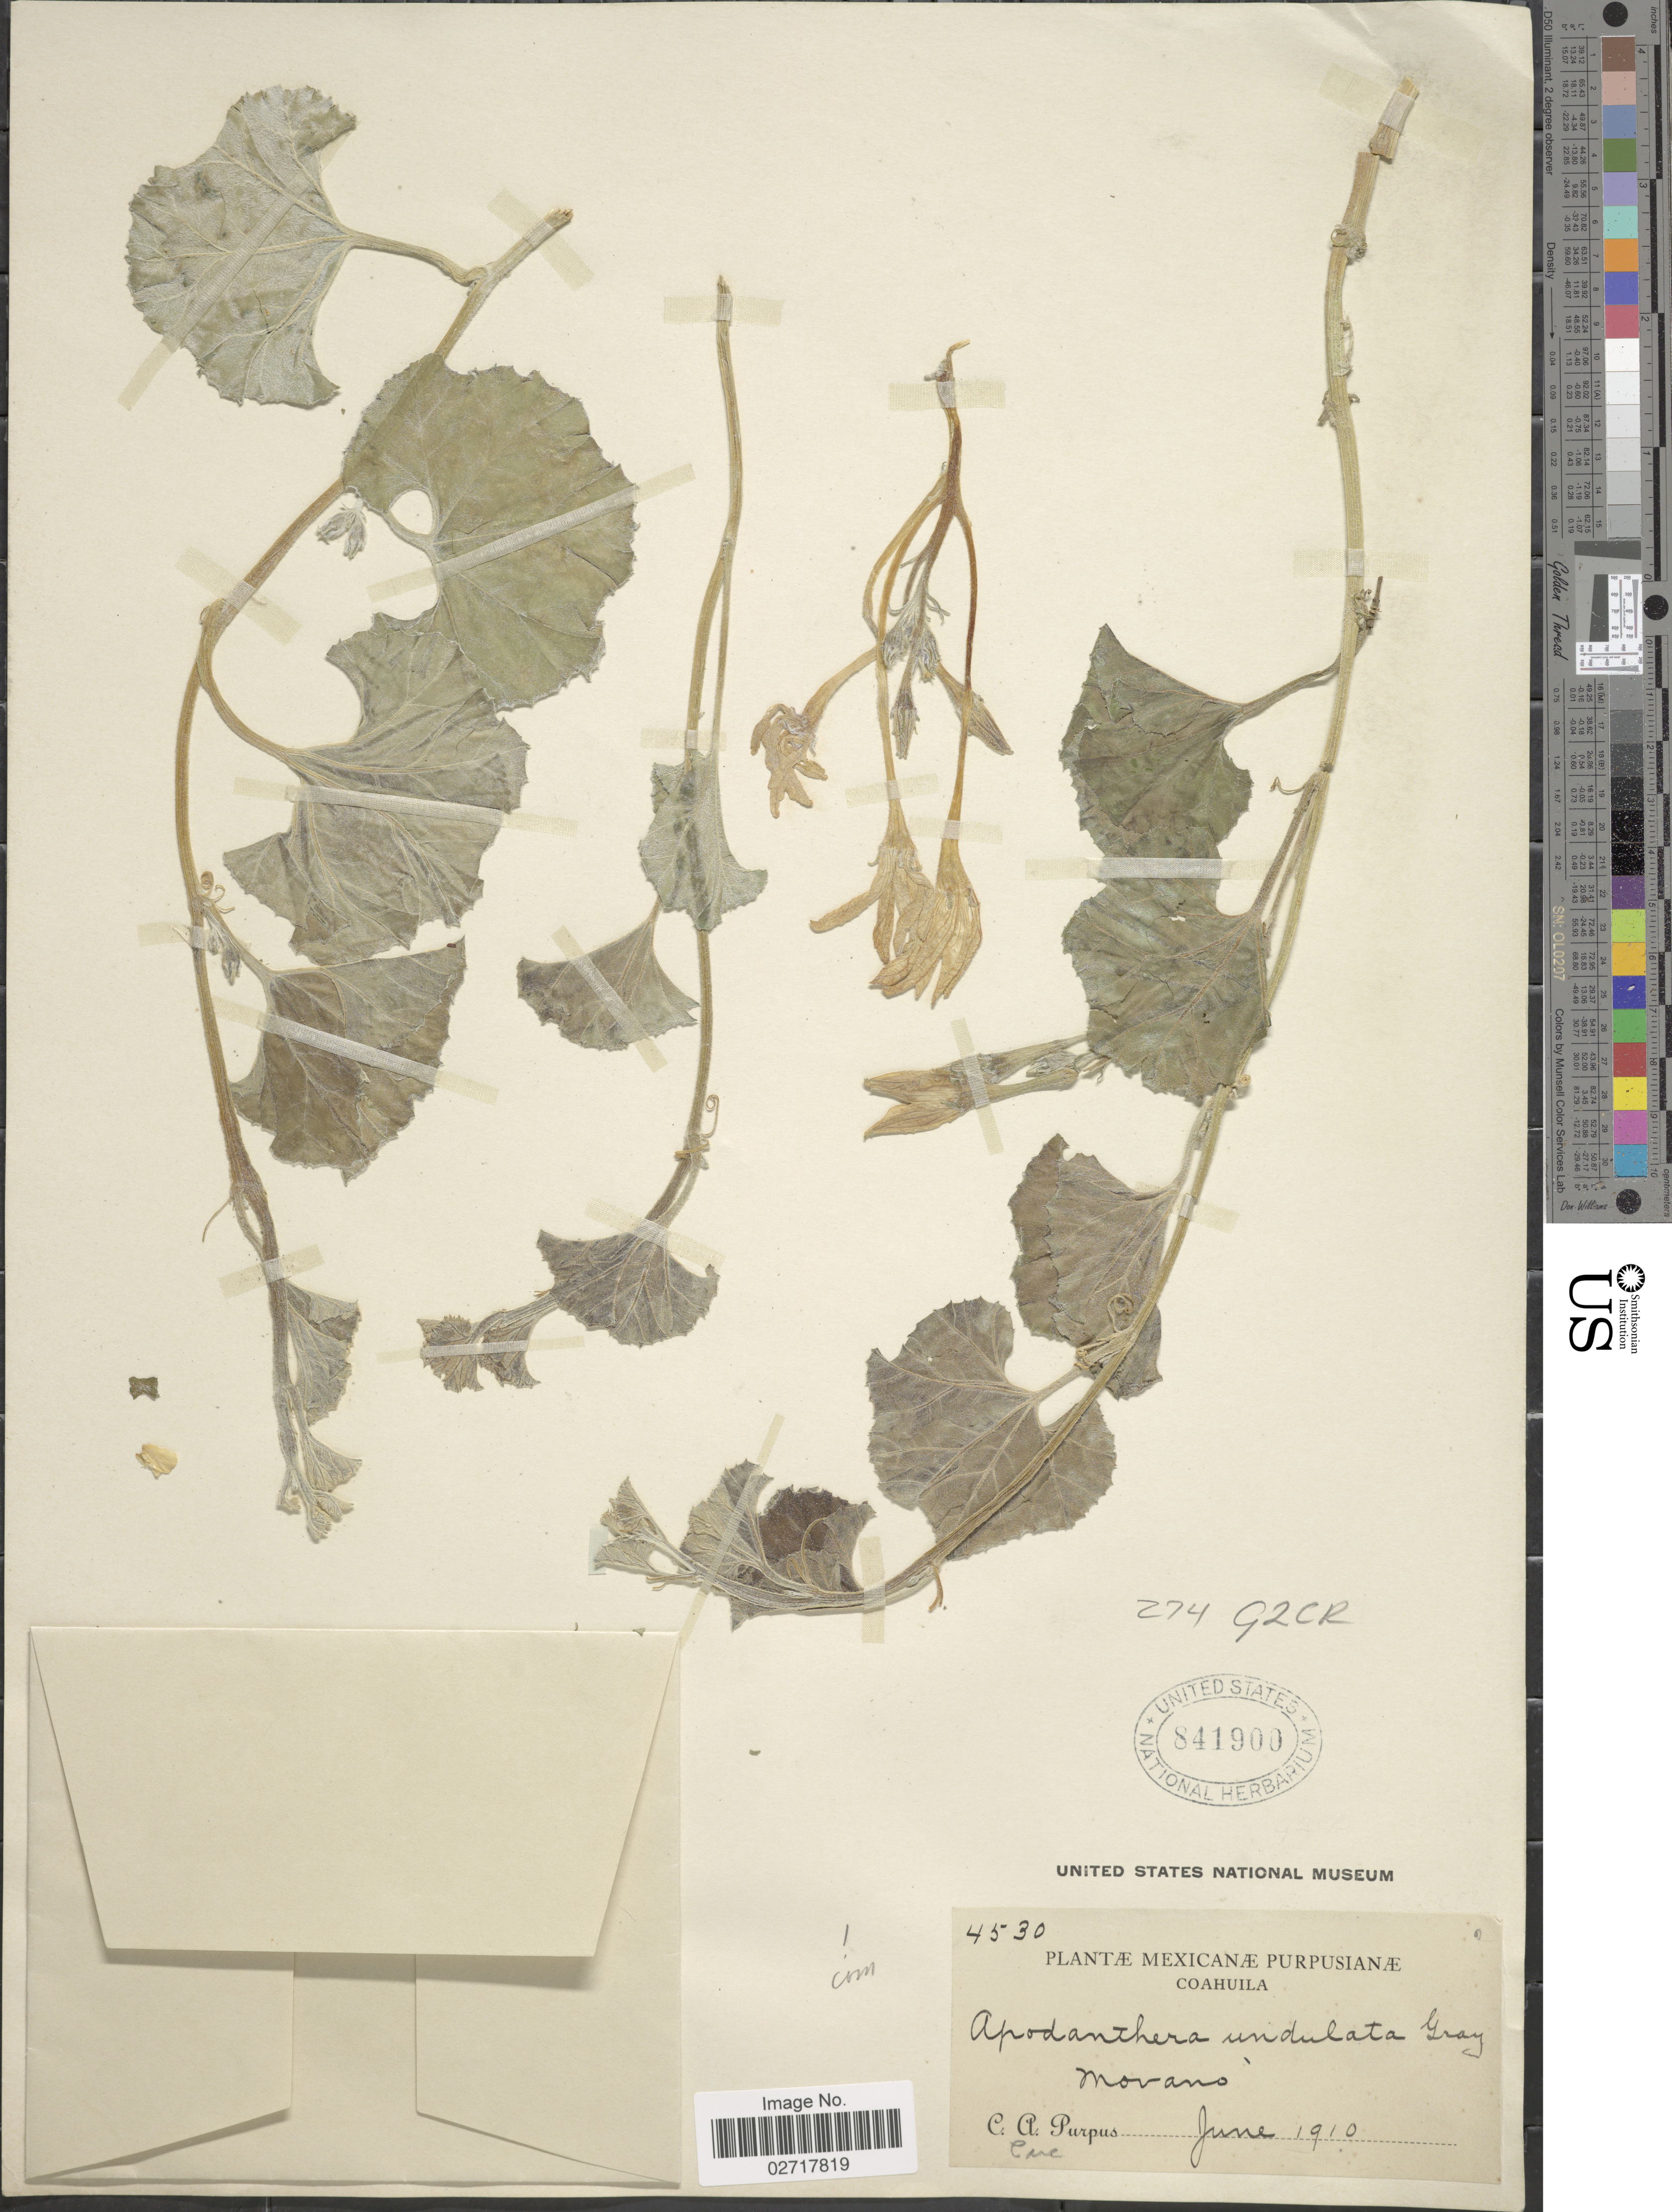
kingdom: Plantae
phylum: Tracheophyta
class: Magnoliopsida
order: Cucurbitales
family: Cucurbitaceae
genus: Apodanthera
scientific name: Apodanthera undulata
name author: A. Gray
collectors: C. A. Purpus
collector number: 4530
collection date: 1910-06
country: Mexico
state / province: Coahuila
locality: Movano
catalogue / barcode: US 841900